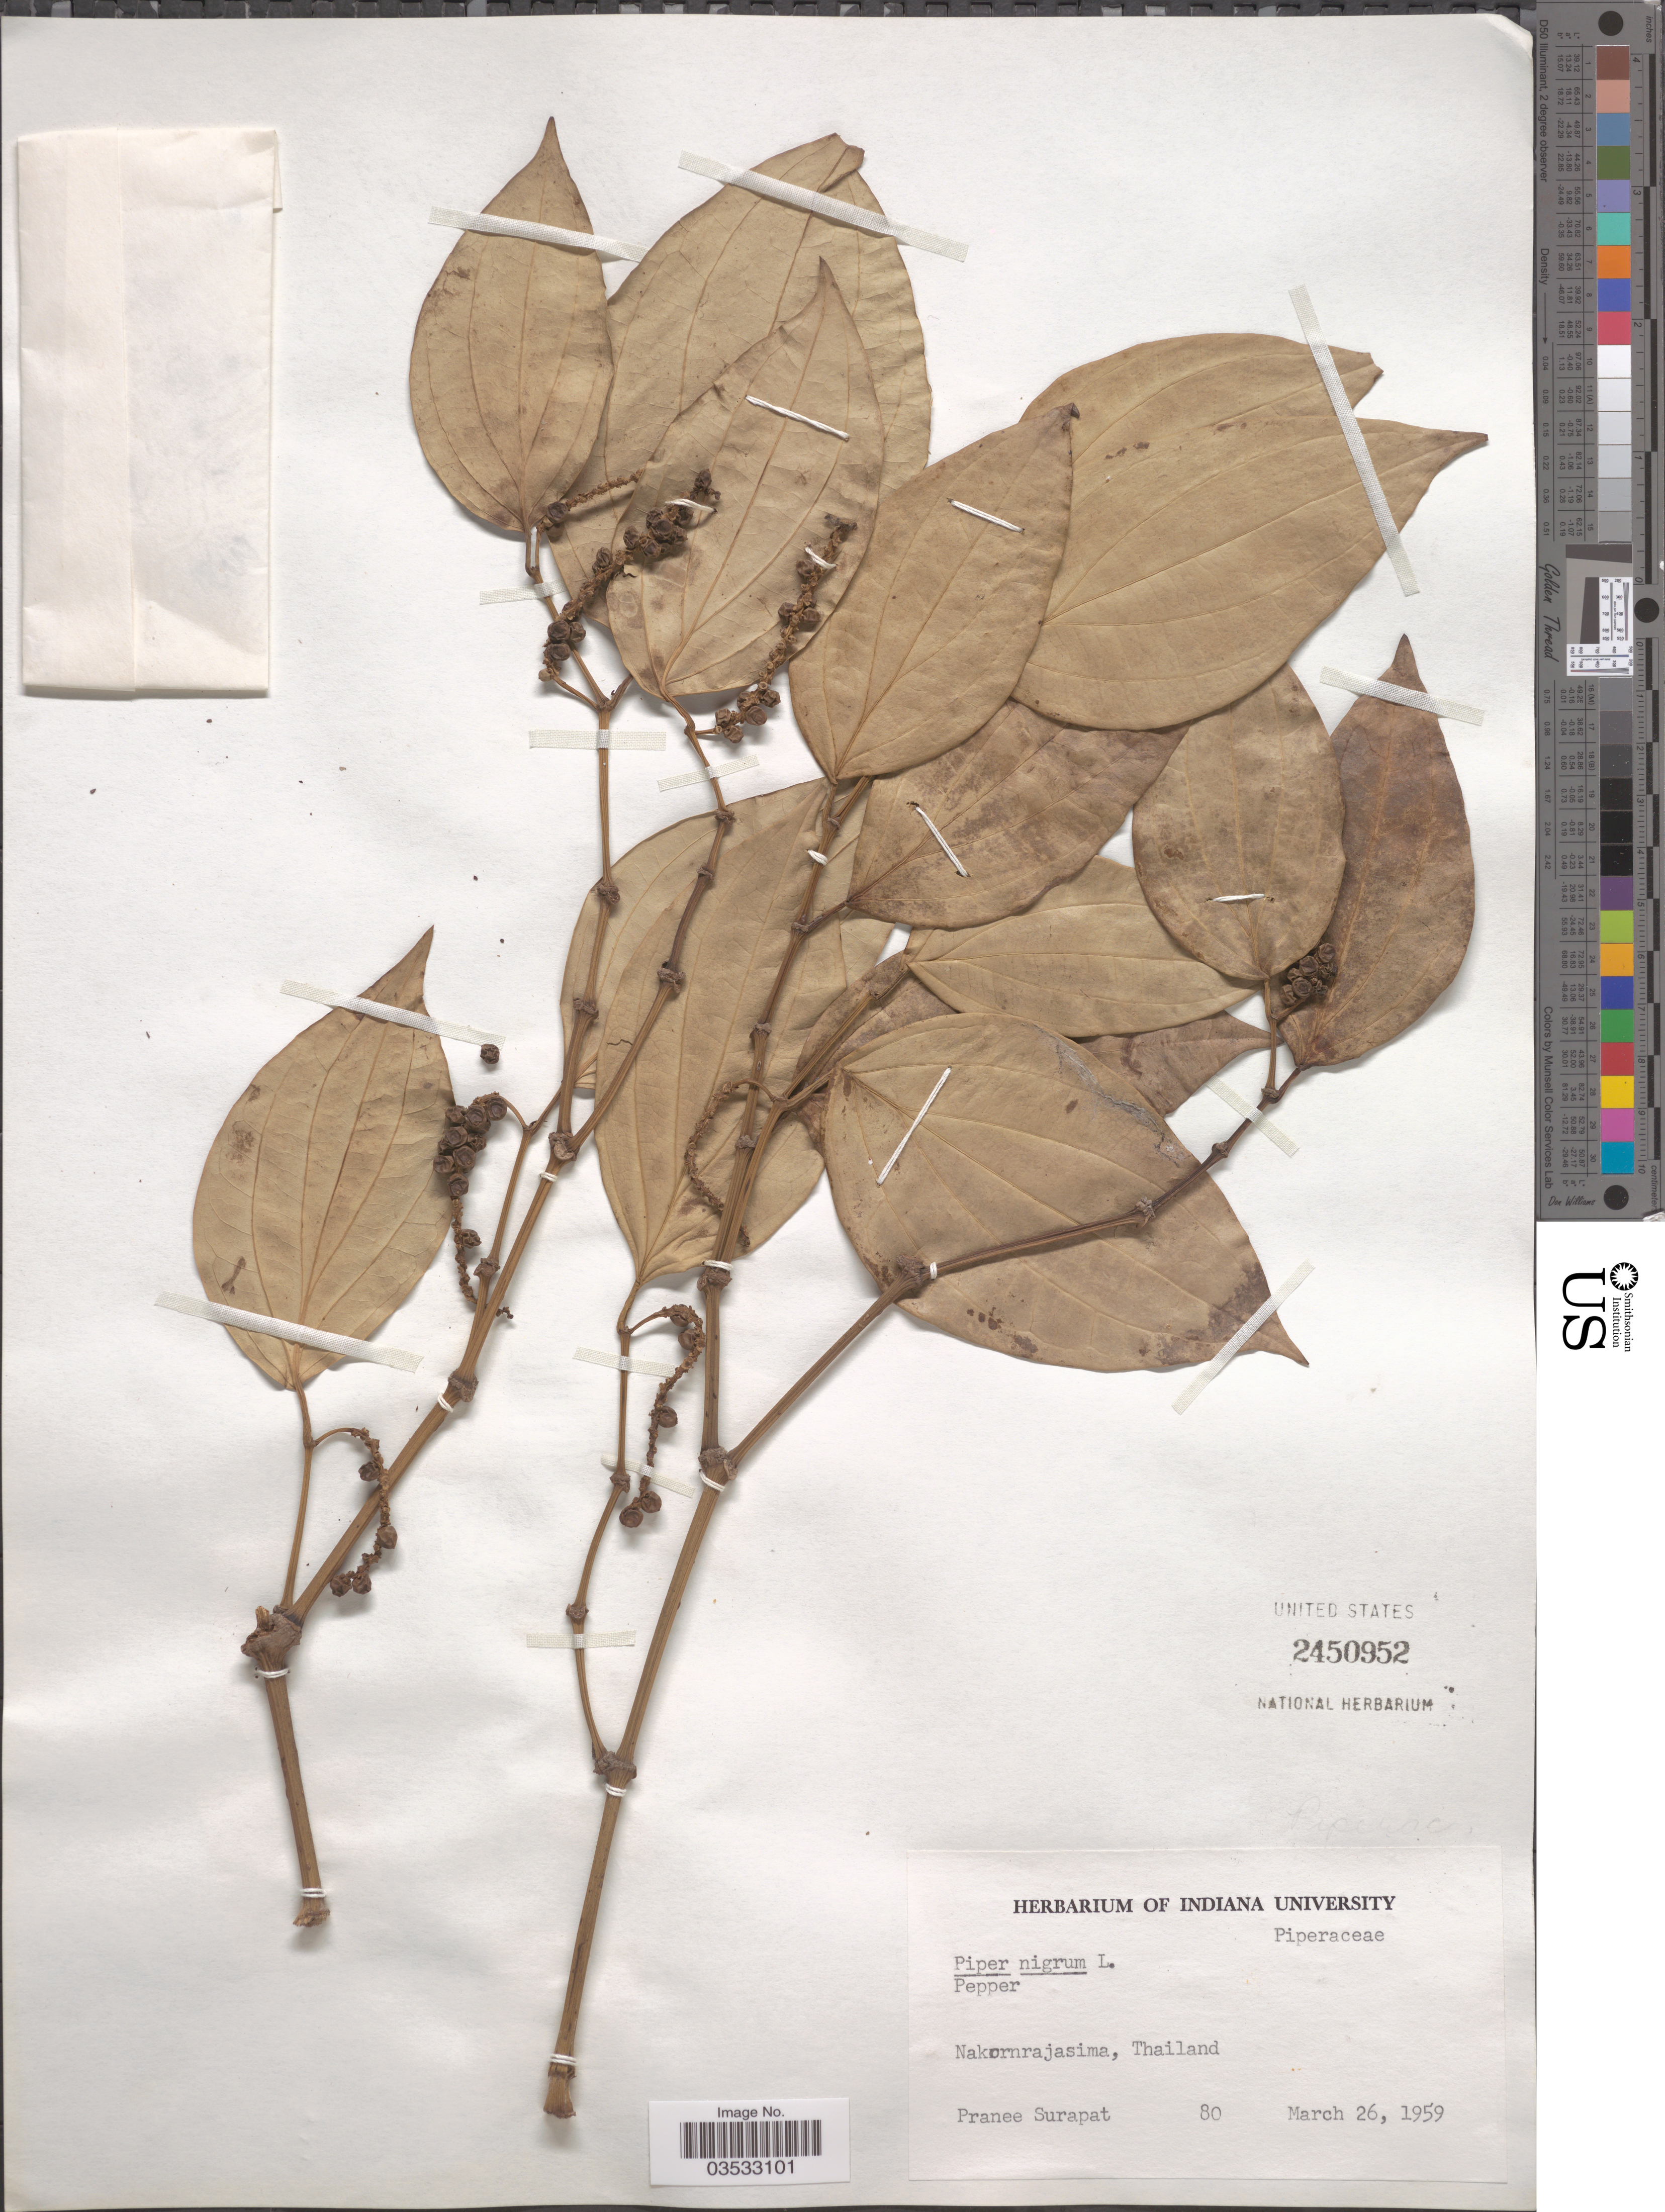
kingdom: Plantae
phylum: Tracheophyta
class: Magnoliopsida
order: Piperales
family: Piperaceae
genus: Piper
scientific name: Piper nigrum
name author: L.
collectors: P. Surapat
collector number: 80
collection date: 1959-03-26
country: Thailand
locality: Nakornrajasima.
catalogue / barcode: US 2450952